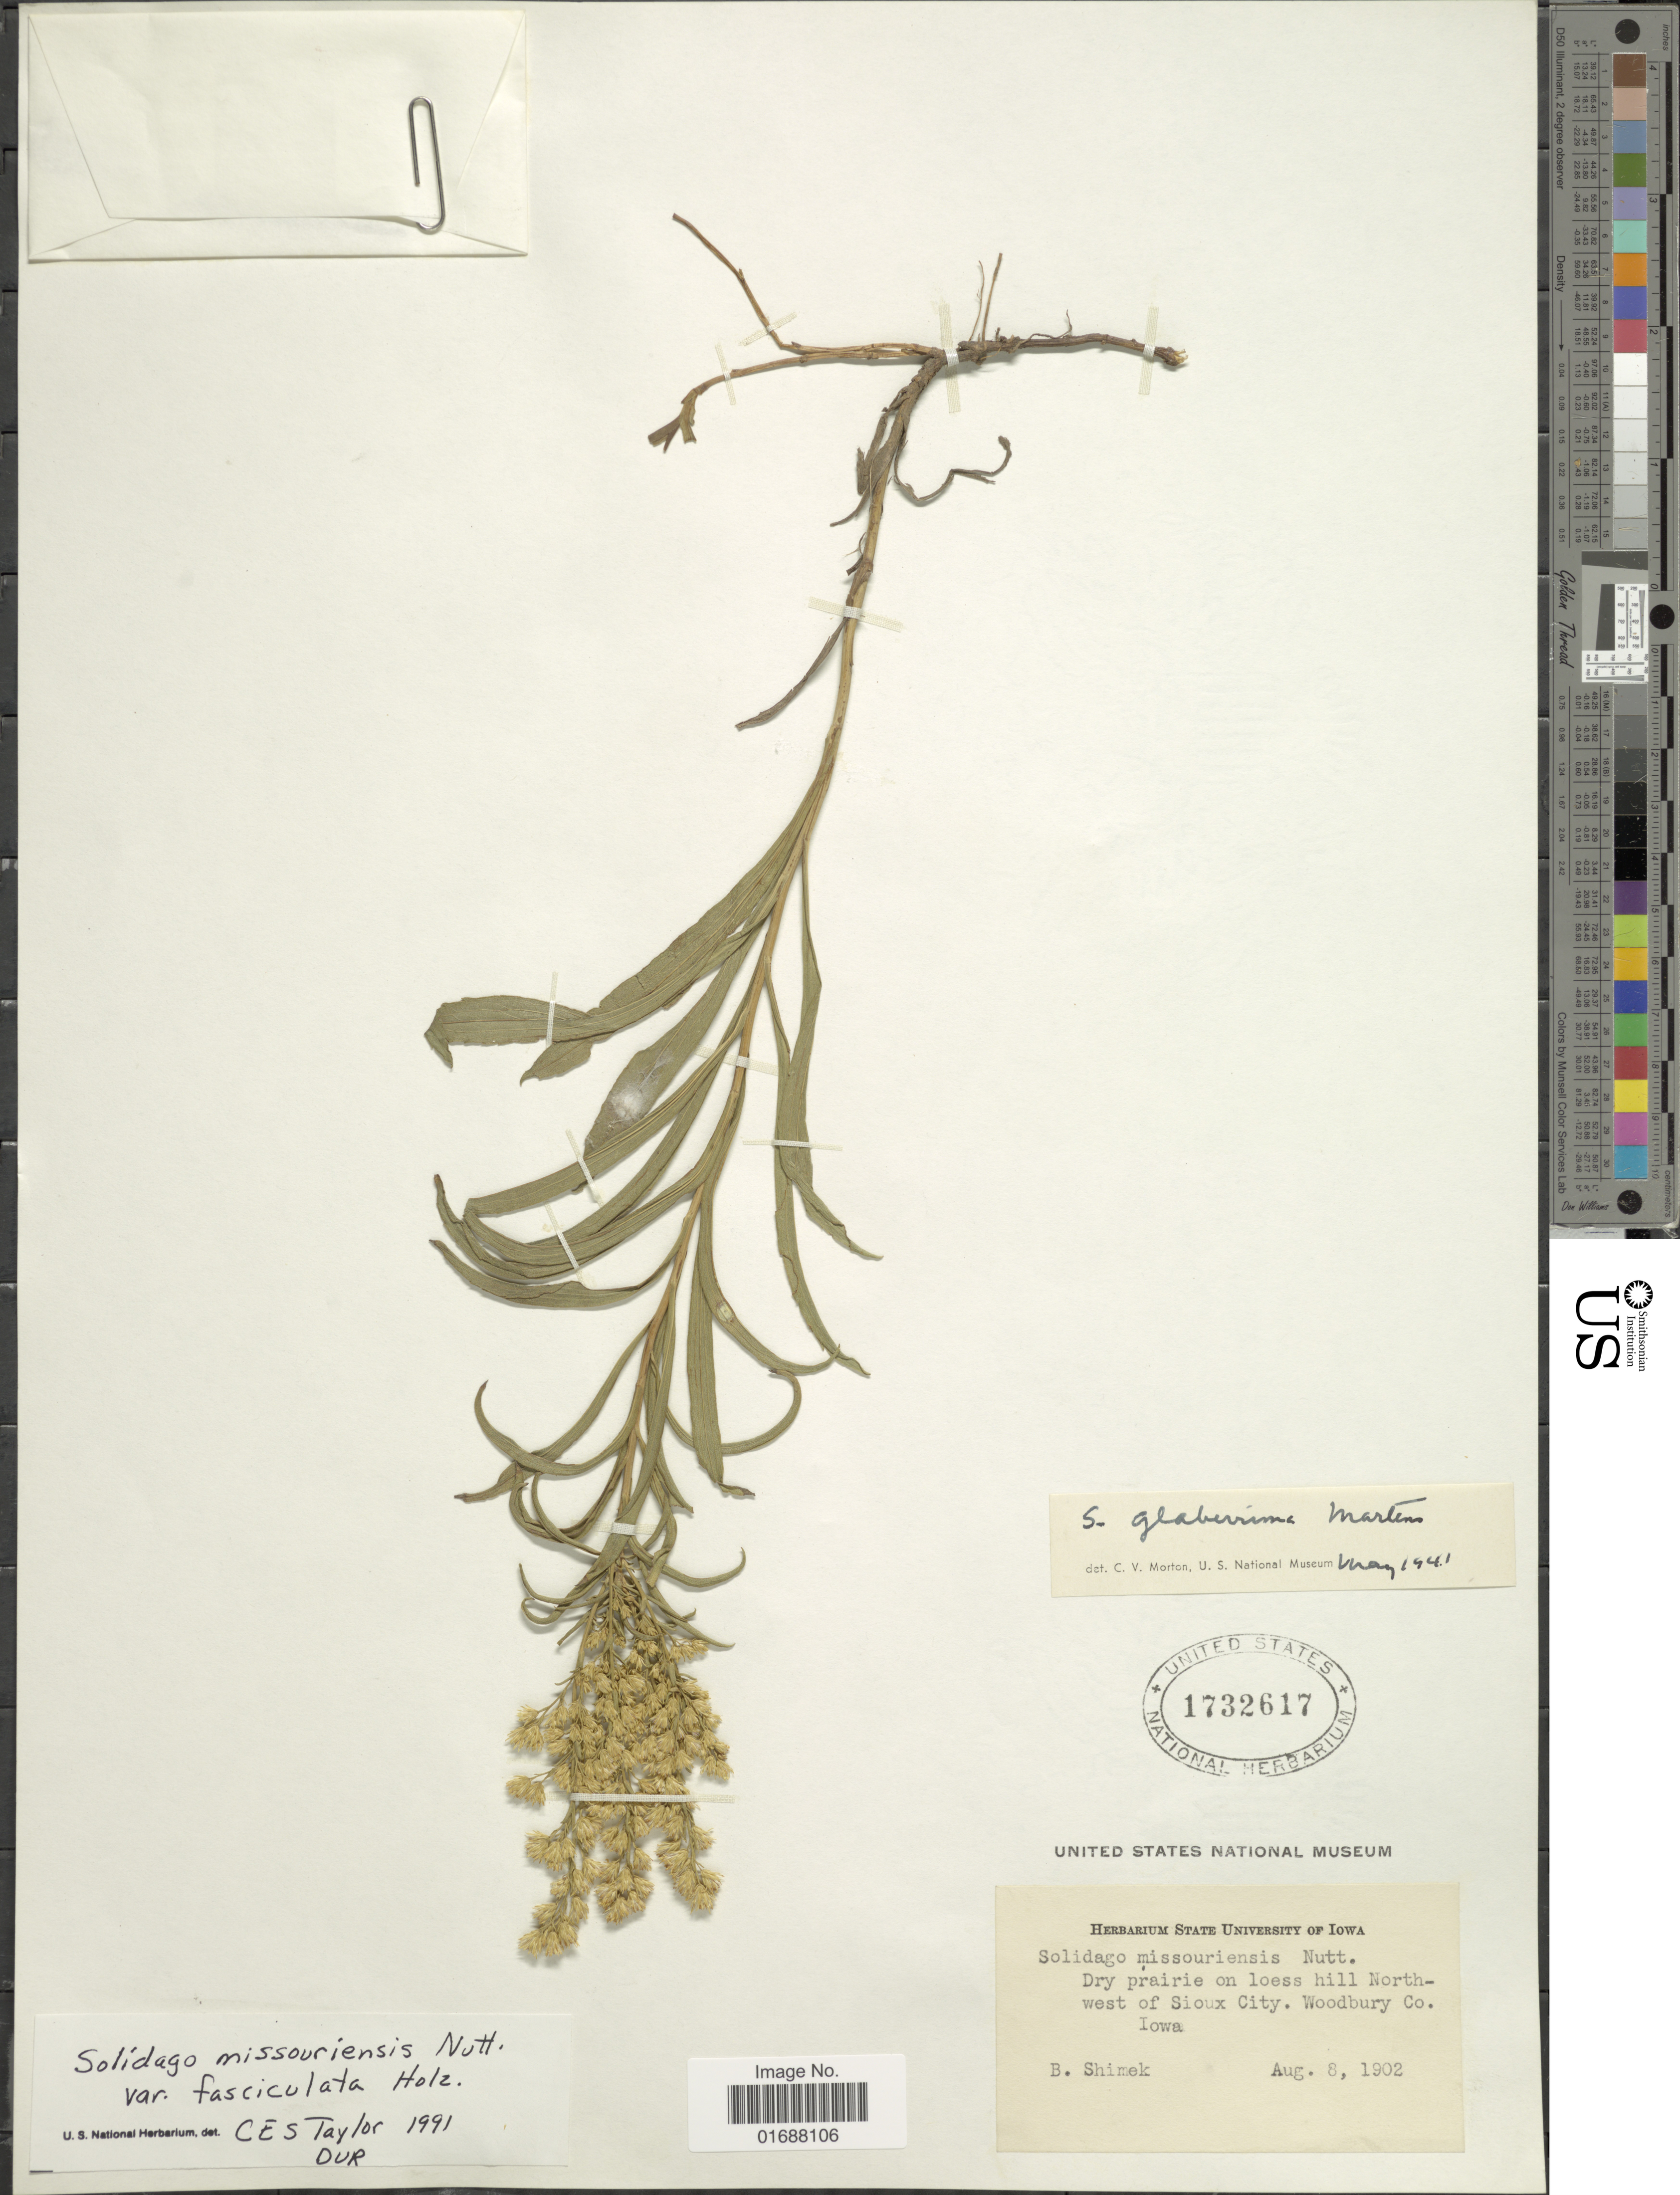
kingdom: Plantae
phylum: Tracheophyta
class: Magnoliopsida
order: Asterales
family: Asteraceae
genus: Solidago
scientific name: Solidago missouriensis var. fasciculata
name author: Holz.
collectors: B. Shimek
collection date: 1902-08-08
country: United States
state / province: Iowa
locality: On loess hill Northwest of Sioux City, Woodbury Co. Iowa.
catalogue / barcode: US 1732617